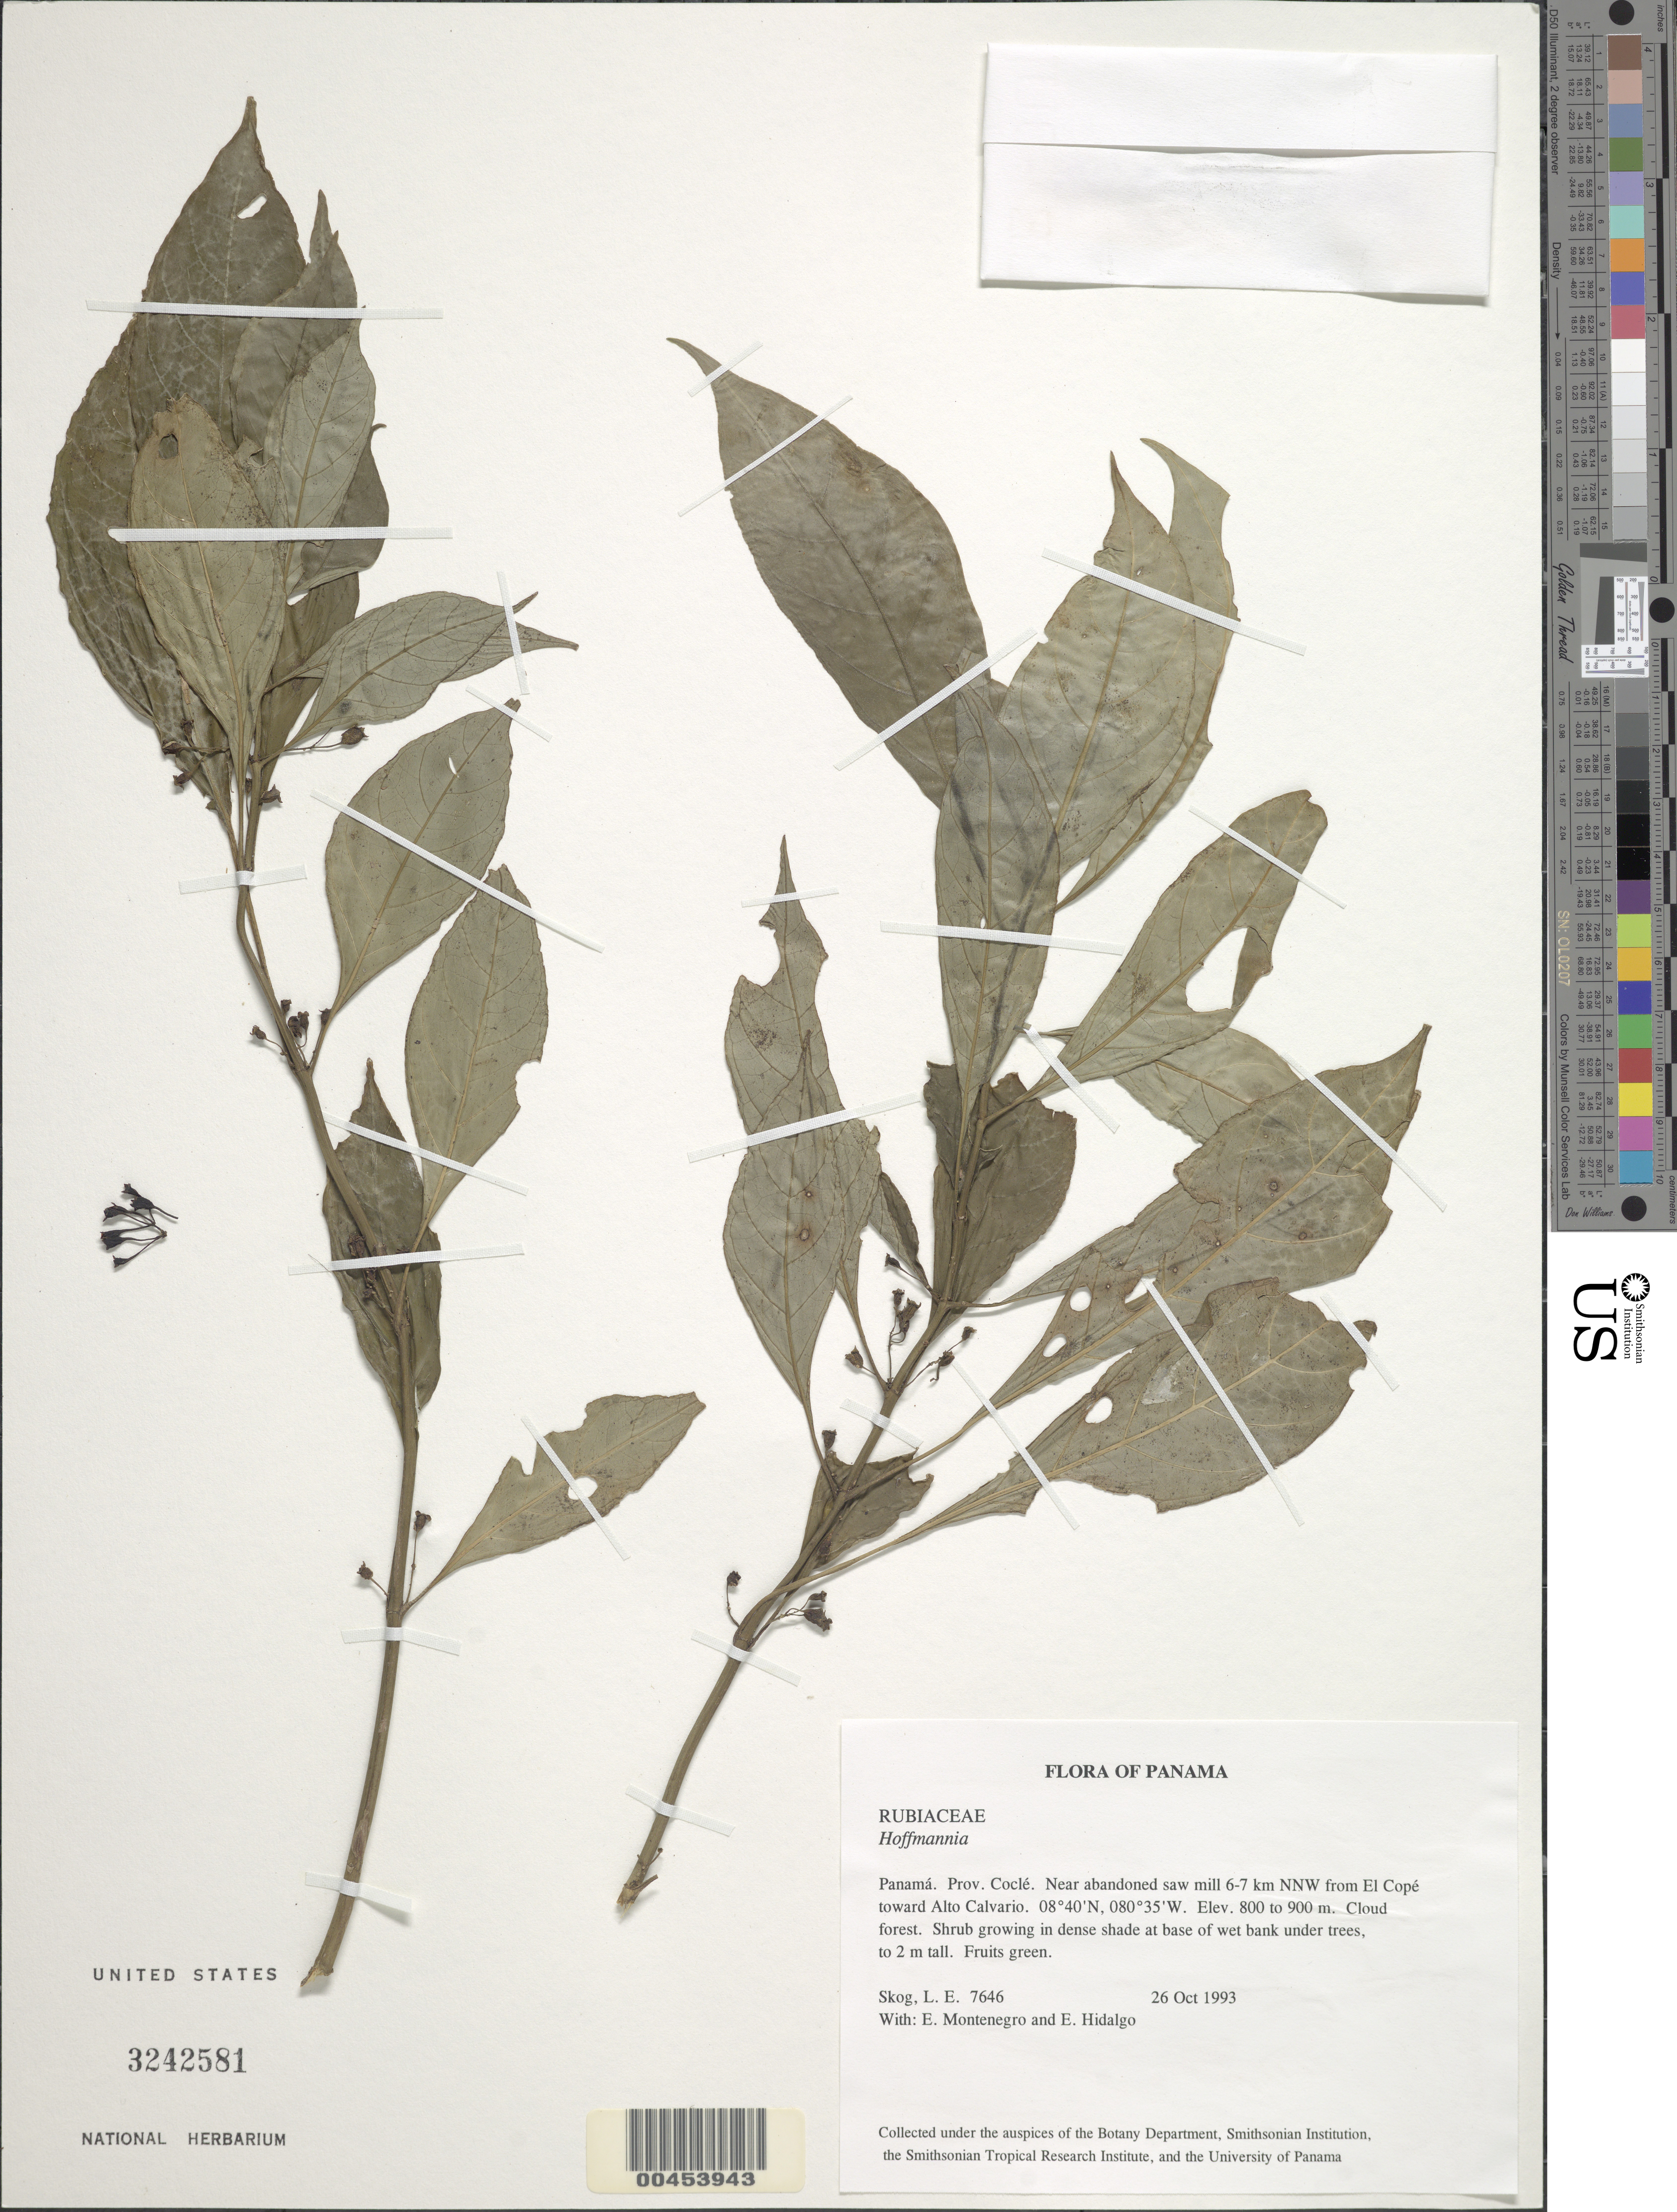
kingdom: Plantae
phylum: Tracheophyta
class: Magnoliopsida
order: Gentianales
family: Rubiaceae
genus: Hoffmannia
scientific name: Hoffmannia sp.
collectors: L. E. Skog, E. Montenegro & E. Hildalgo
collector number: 7646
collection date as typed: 26 Oct 1993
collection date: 1993-10-26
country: Panama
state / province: Coclé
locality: Near abandoned saw mill 6-7 km NNW from El Copé toward Alto Calvario.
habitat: Cloud forest.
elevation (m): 800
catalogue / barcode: US 3242581